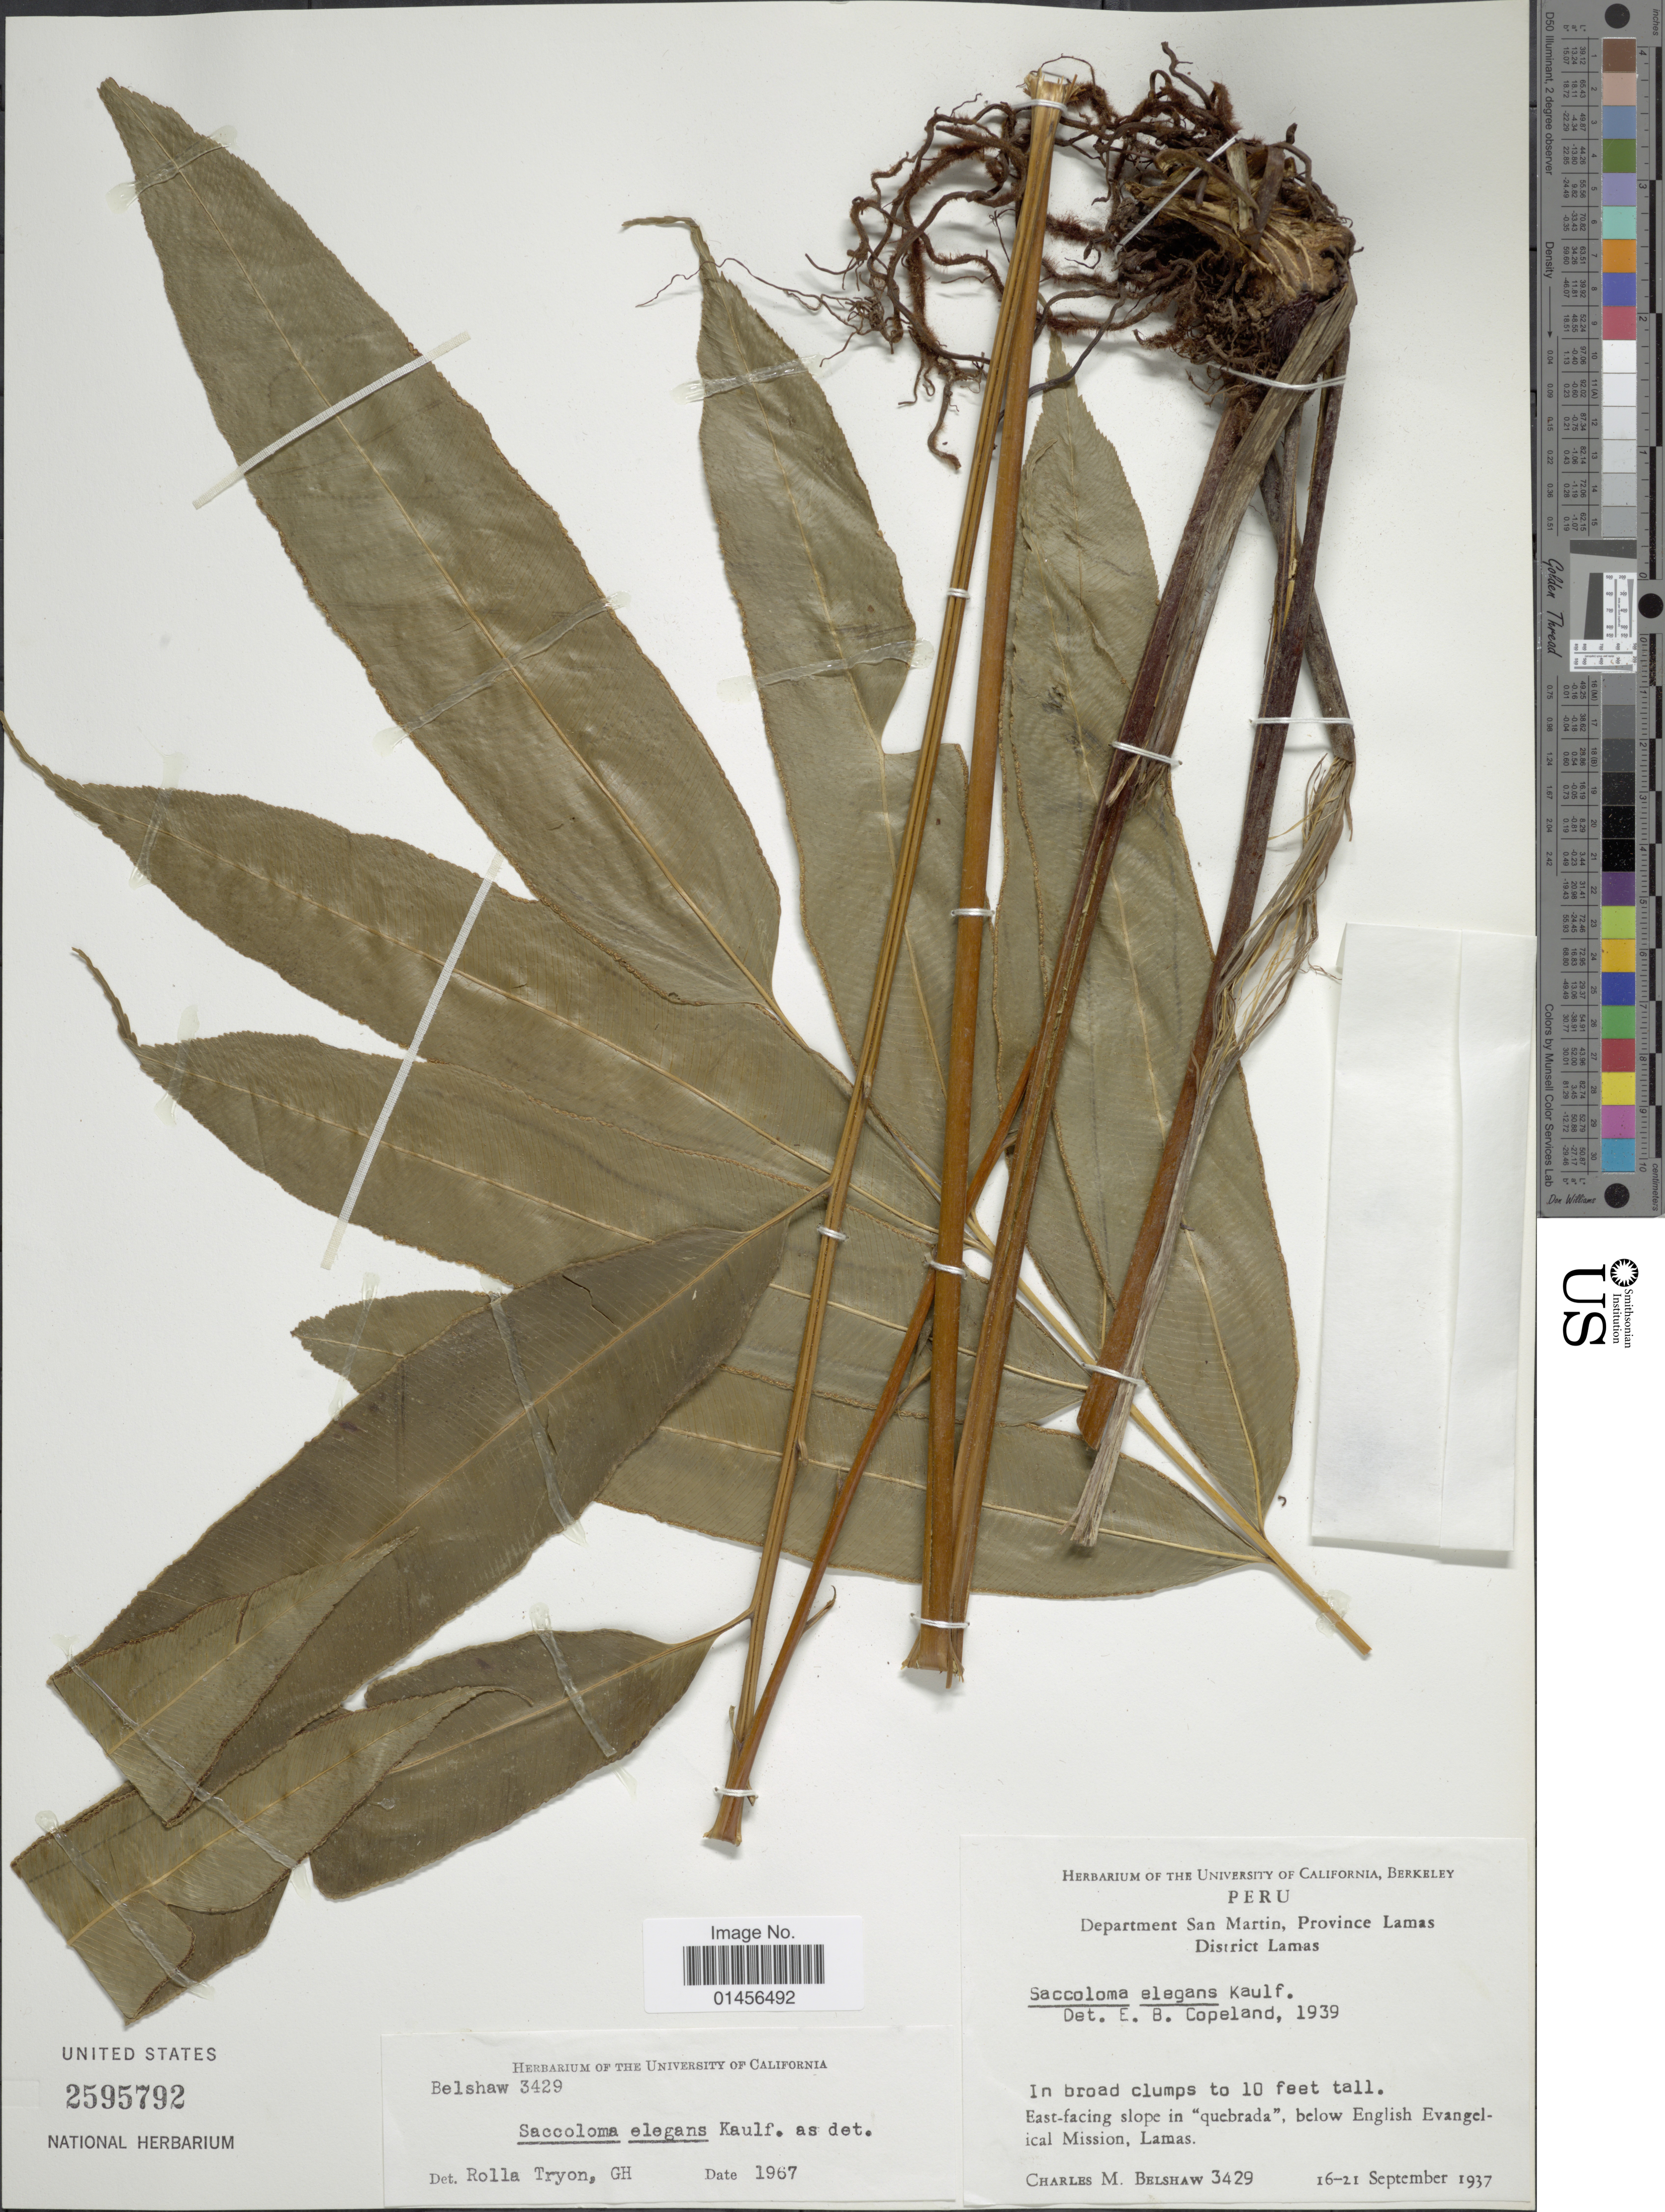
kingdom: Plantae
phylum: Tracheophyta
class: Polypodiopsida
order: Polypodiales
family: Saccolomataceae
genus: Saccoloma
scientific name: Saccoloma elegans subsp. chartaceum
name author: Cremers & K.U. Kramer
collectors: C. Shaw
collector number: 3429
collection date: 1937-09-16/1937-09-21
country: Peru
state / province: San Martín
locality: Department San Martin, Province Lamas District Lamas, East-facing slope in 'quebrada, ' below English Evangelical Mission, Lamas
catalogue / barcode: US 2595792